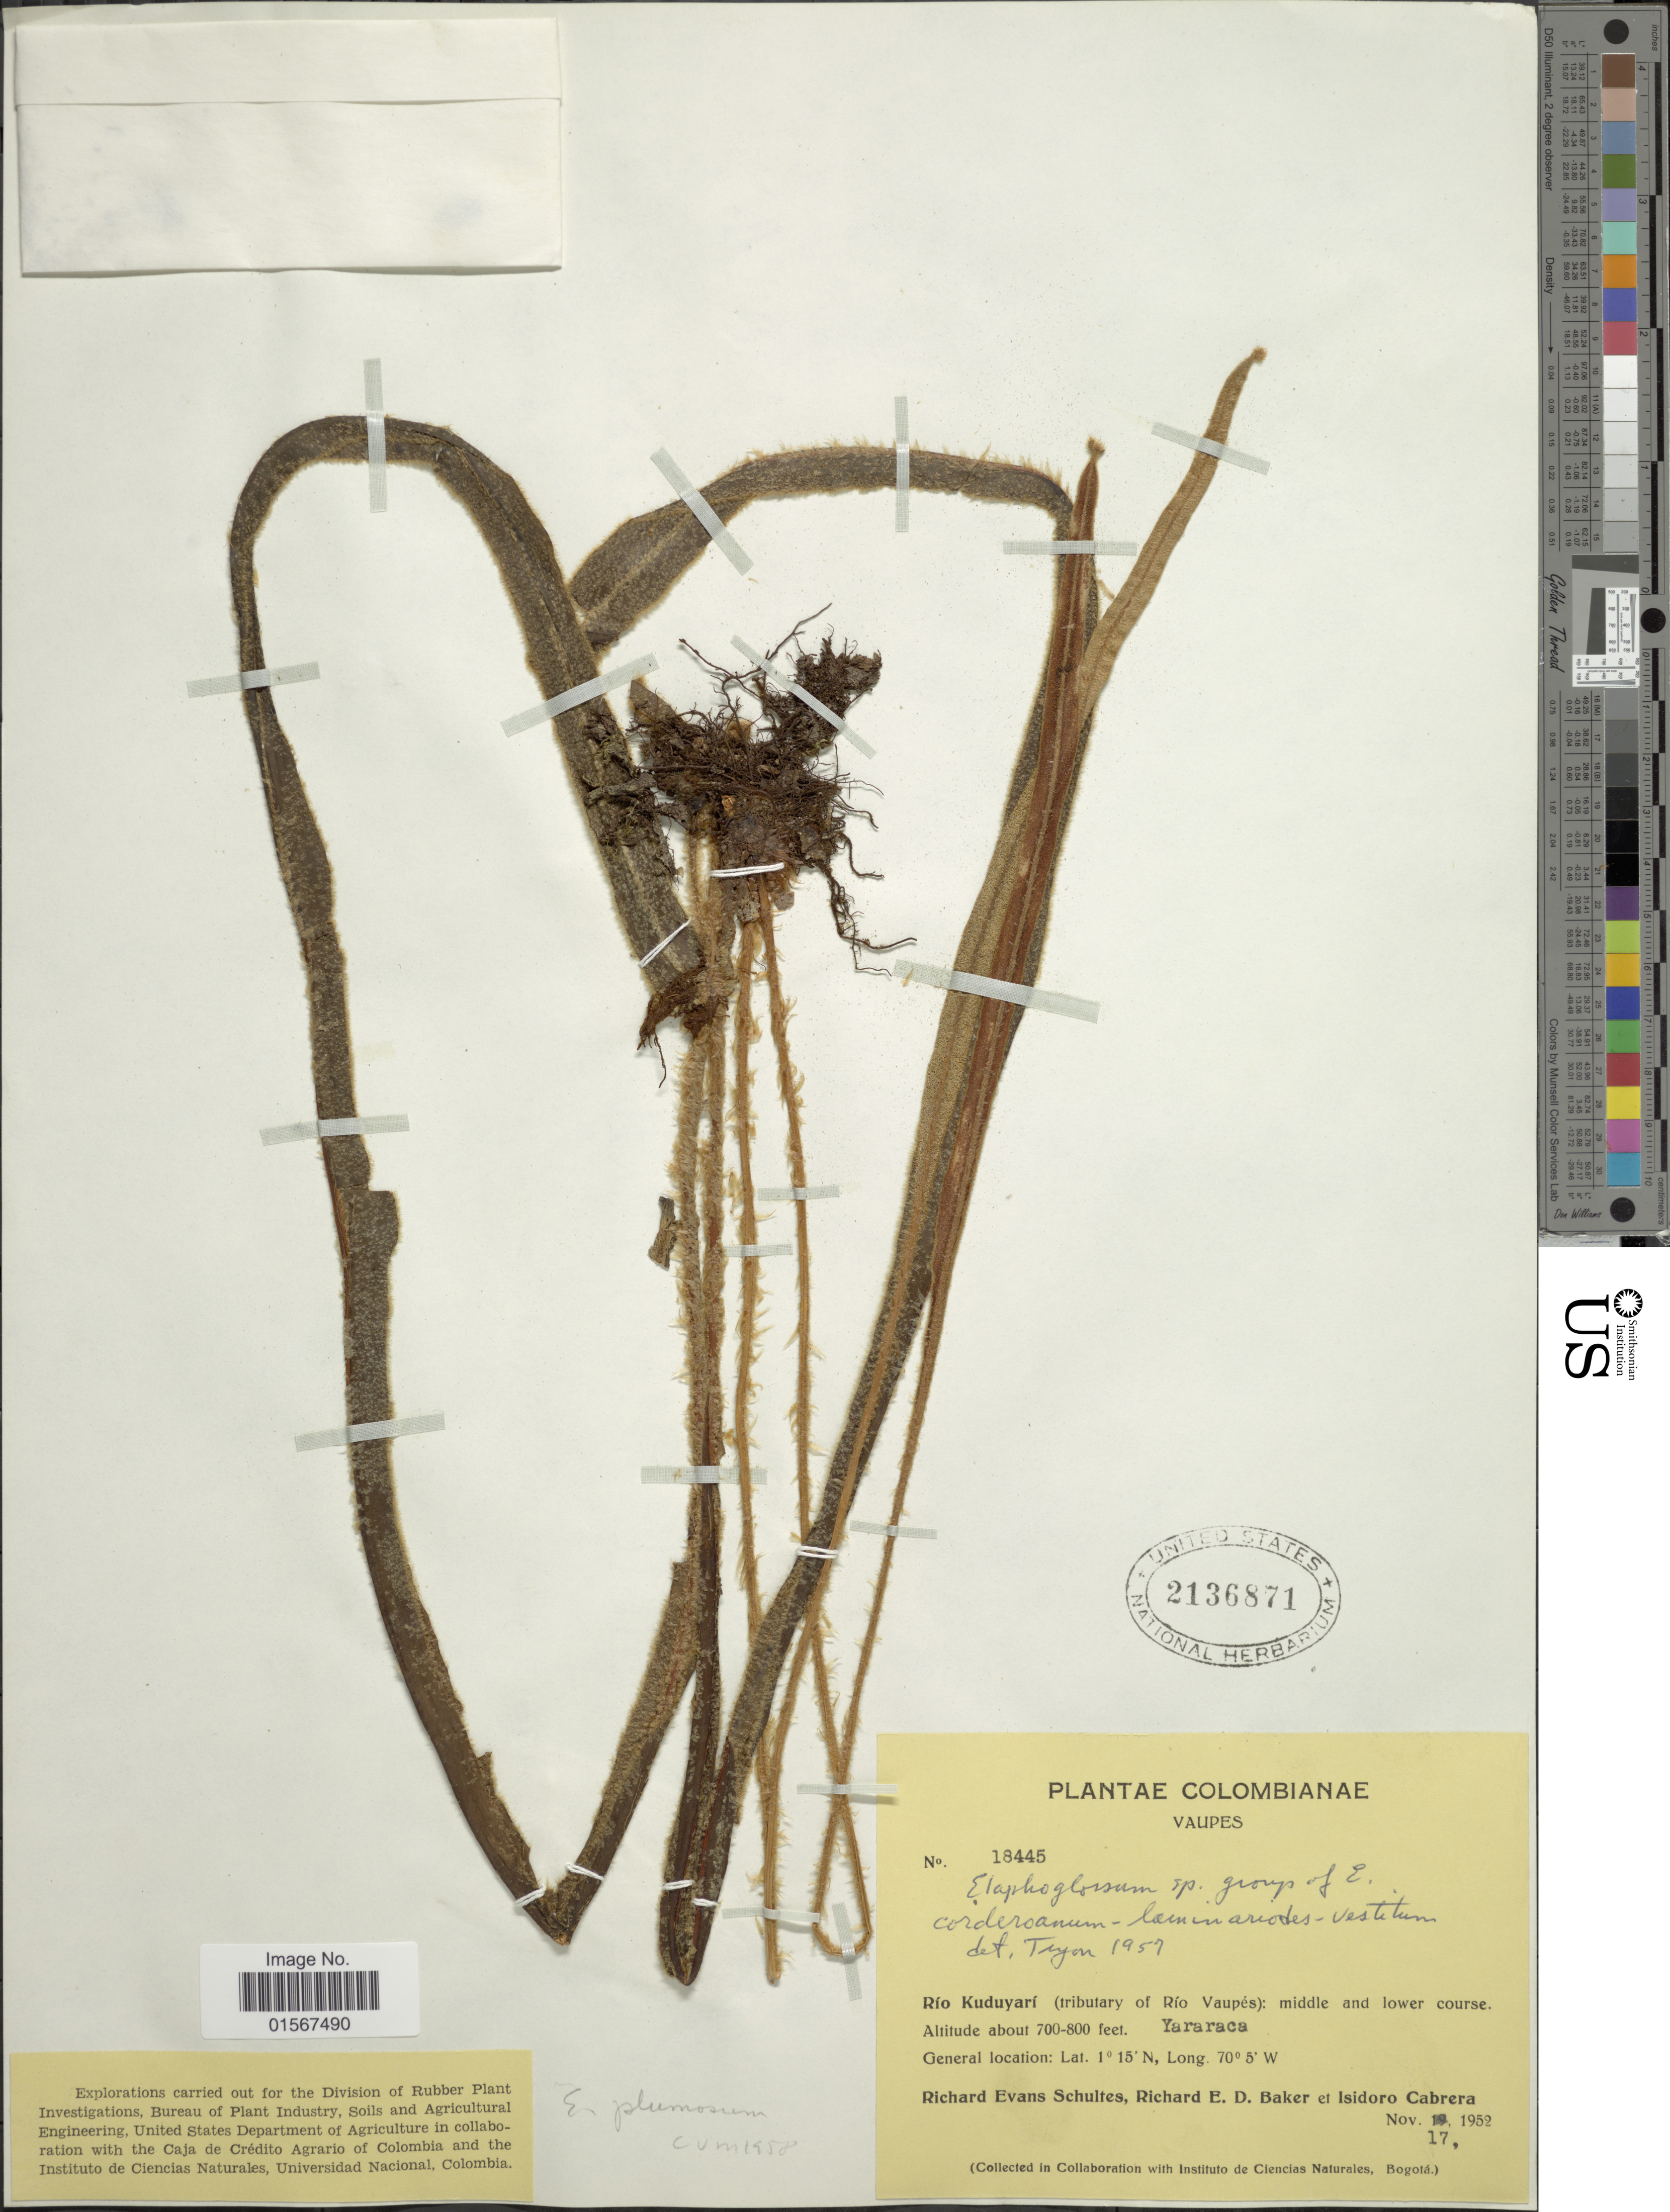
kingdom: Plantae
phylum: Tracheophyta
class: Polypodiopsida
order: Polypodiales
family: Dryopteridaceae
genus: Elaphoglossum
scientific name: Elaphoglossum plumosum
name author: (Fée) T. Moore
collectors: R. E. Schultes & I. Cabrera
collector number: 18445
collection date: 1952-11-17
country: Colombia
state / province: Vaupés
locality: Colombianae, Vaupes, Río Kuduyari (tributary of Río Vaupés): middles and lower course. Yararaca.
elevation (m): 700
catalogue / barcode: US 2136871